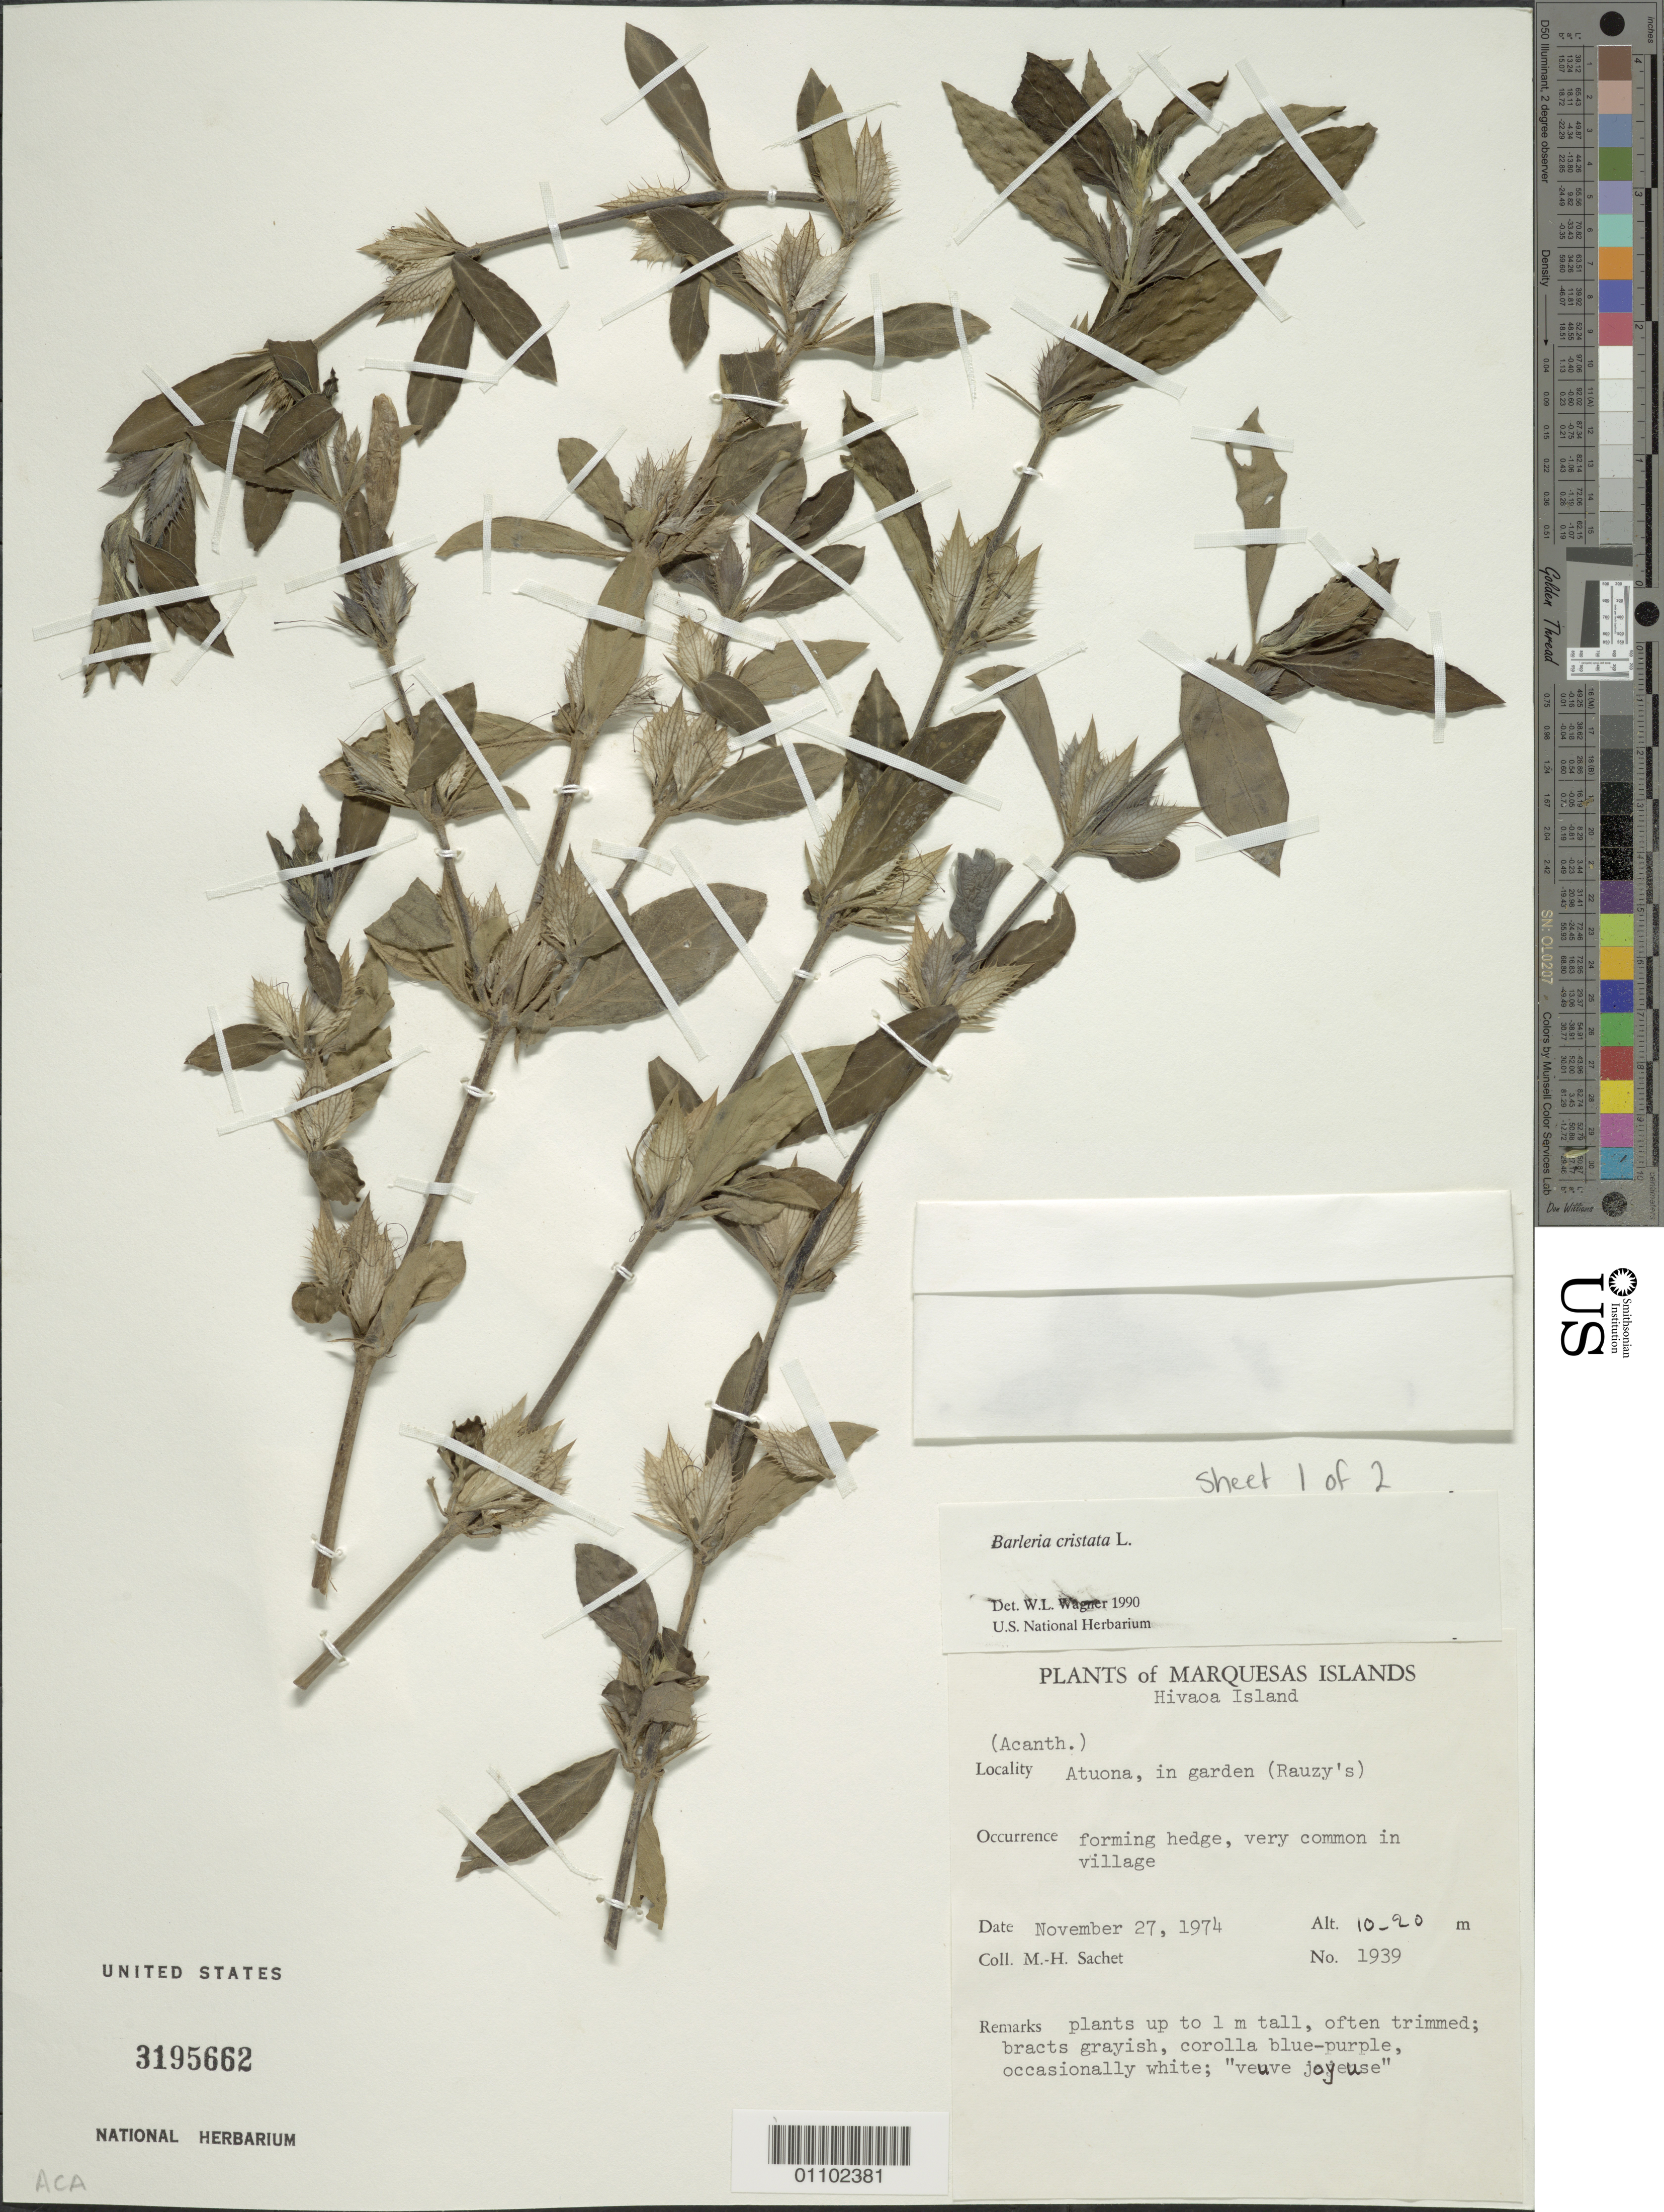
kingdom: Plantae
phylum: Tracheophyta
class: Magnoliopsida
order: Lamiales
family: Acanthaceae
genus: Barleria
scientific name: Barleria cristata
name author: L.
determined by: Wagner, W. L., (BOT), Smithsonian Institution - National Museum of Natural History (UNITED STATES)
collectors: M.-H. Sachet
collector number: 1939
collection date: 1974-11-27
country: French Polynesia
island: Hiva Oa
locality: Atuona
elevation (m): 10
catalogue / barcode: US 3195662